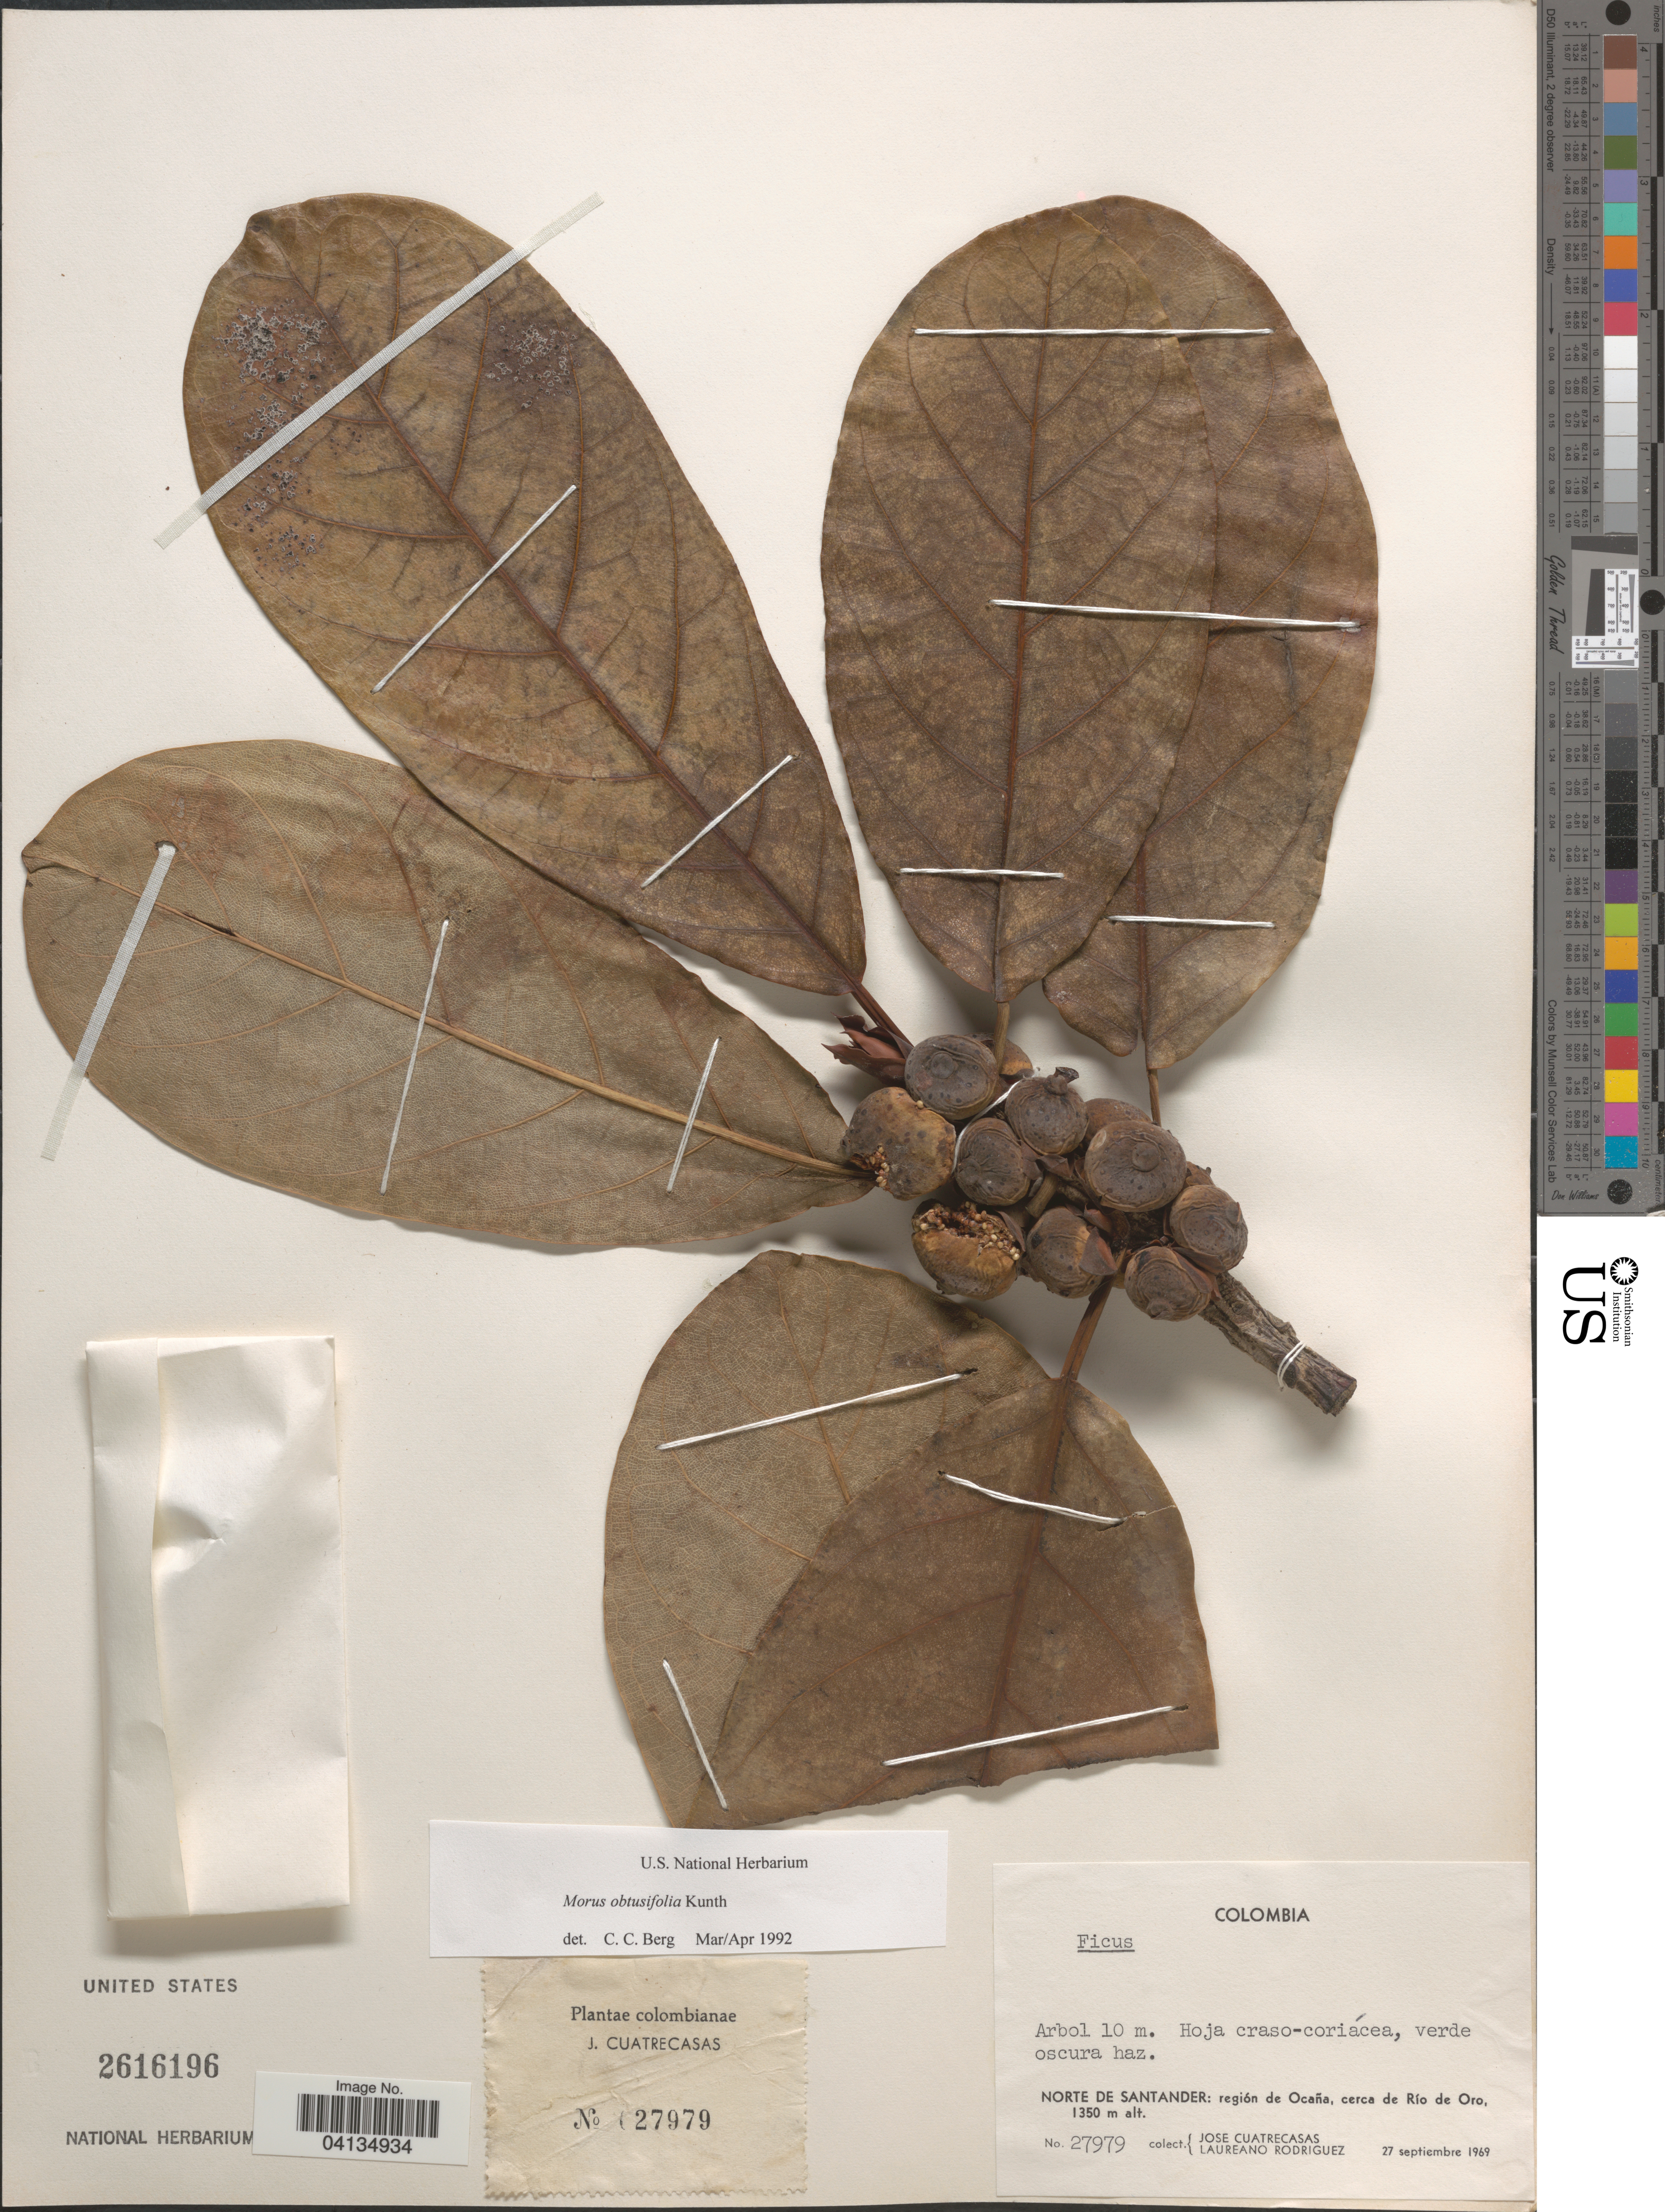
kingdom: Plantae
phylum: Tracheophyta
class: Magnoliopsida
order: Rosales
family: Moraceae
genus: Morus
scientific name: Morus obtusifolia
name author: Kunth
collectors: J. Cuatrecasas & L. Rodriguez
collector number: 27979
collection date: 1969-09-27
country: Colombia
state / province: Norte de Santander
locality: Región de Ocaña, cerca de Río de Oro.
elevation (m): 1350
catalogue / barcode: US 2616196